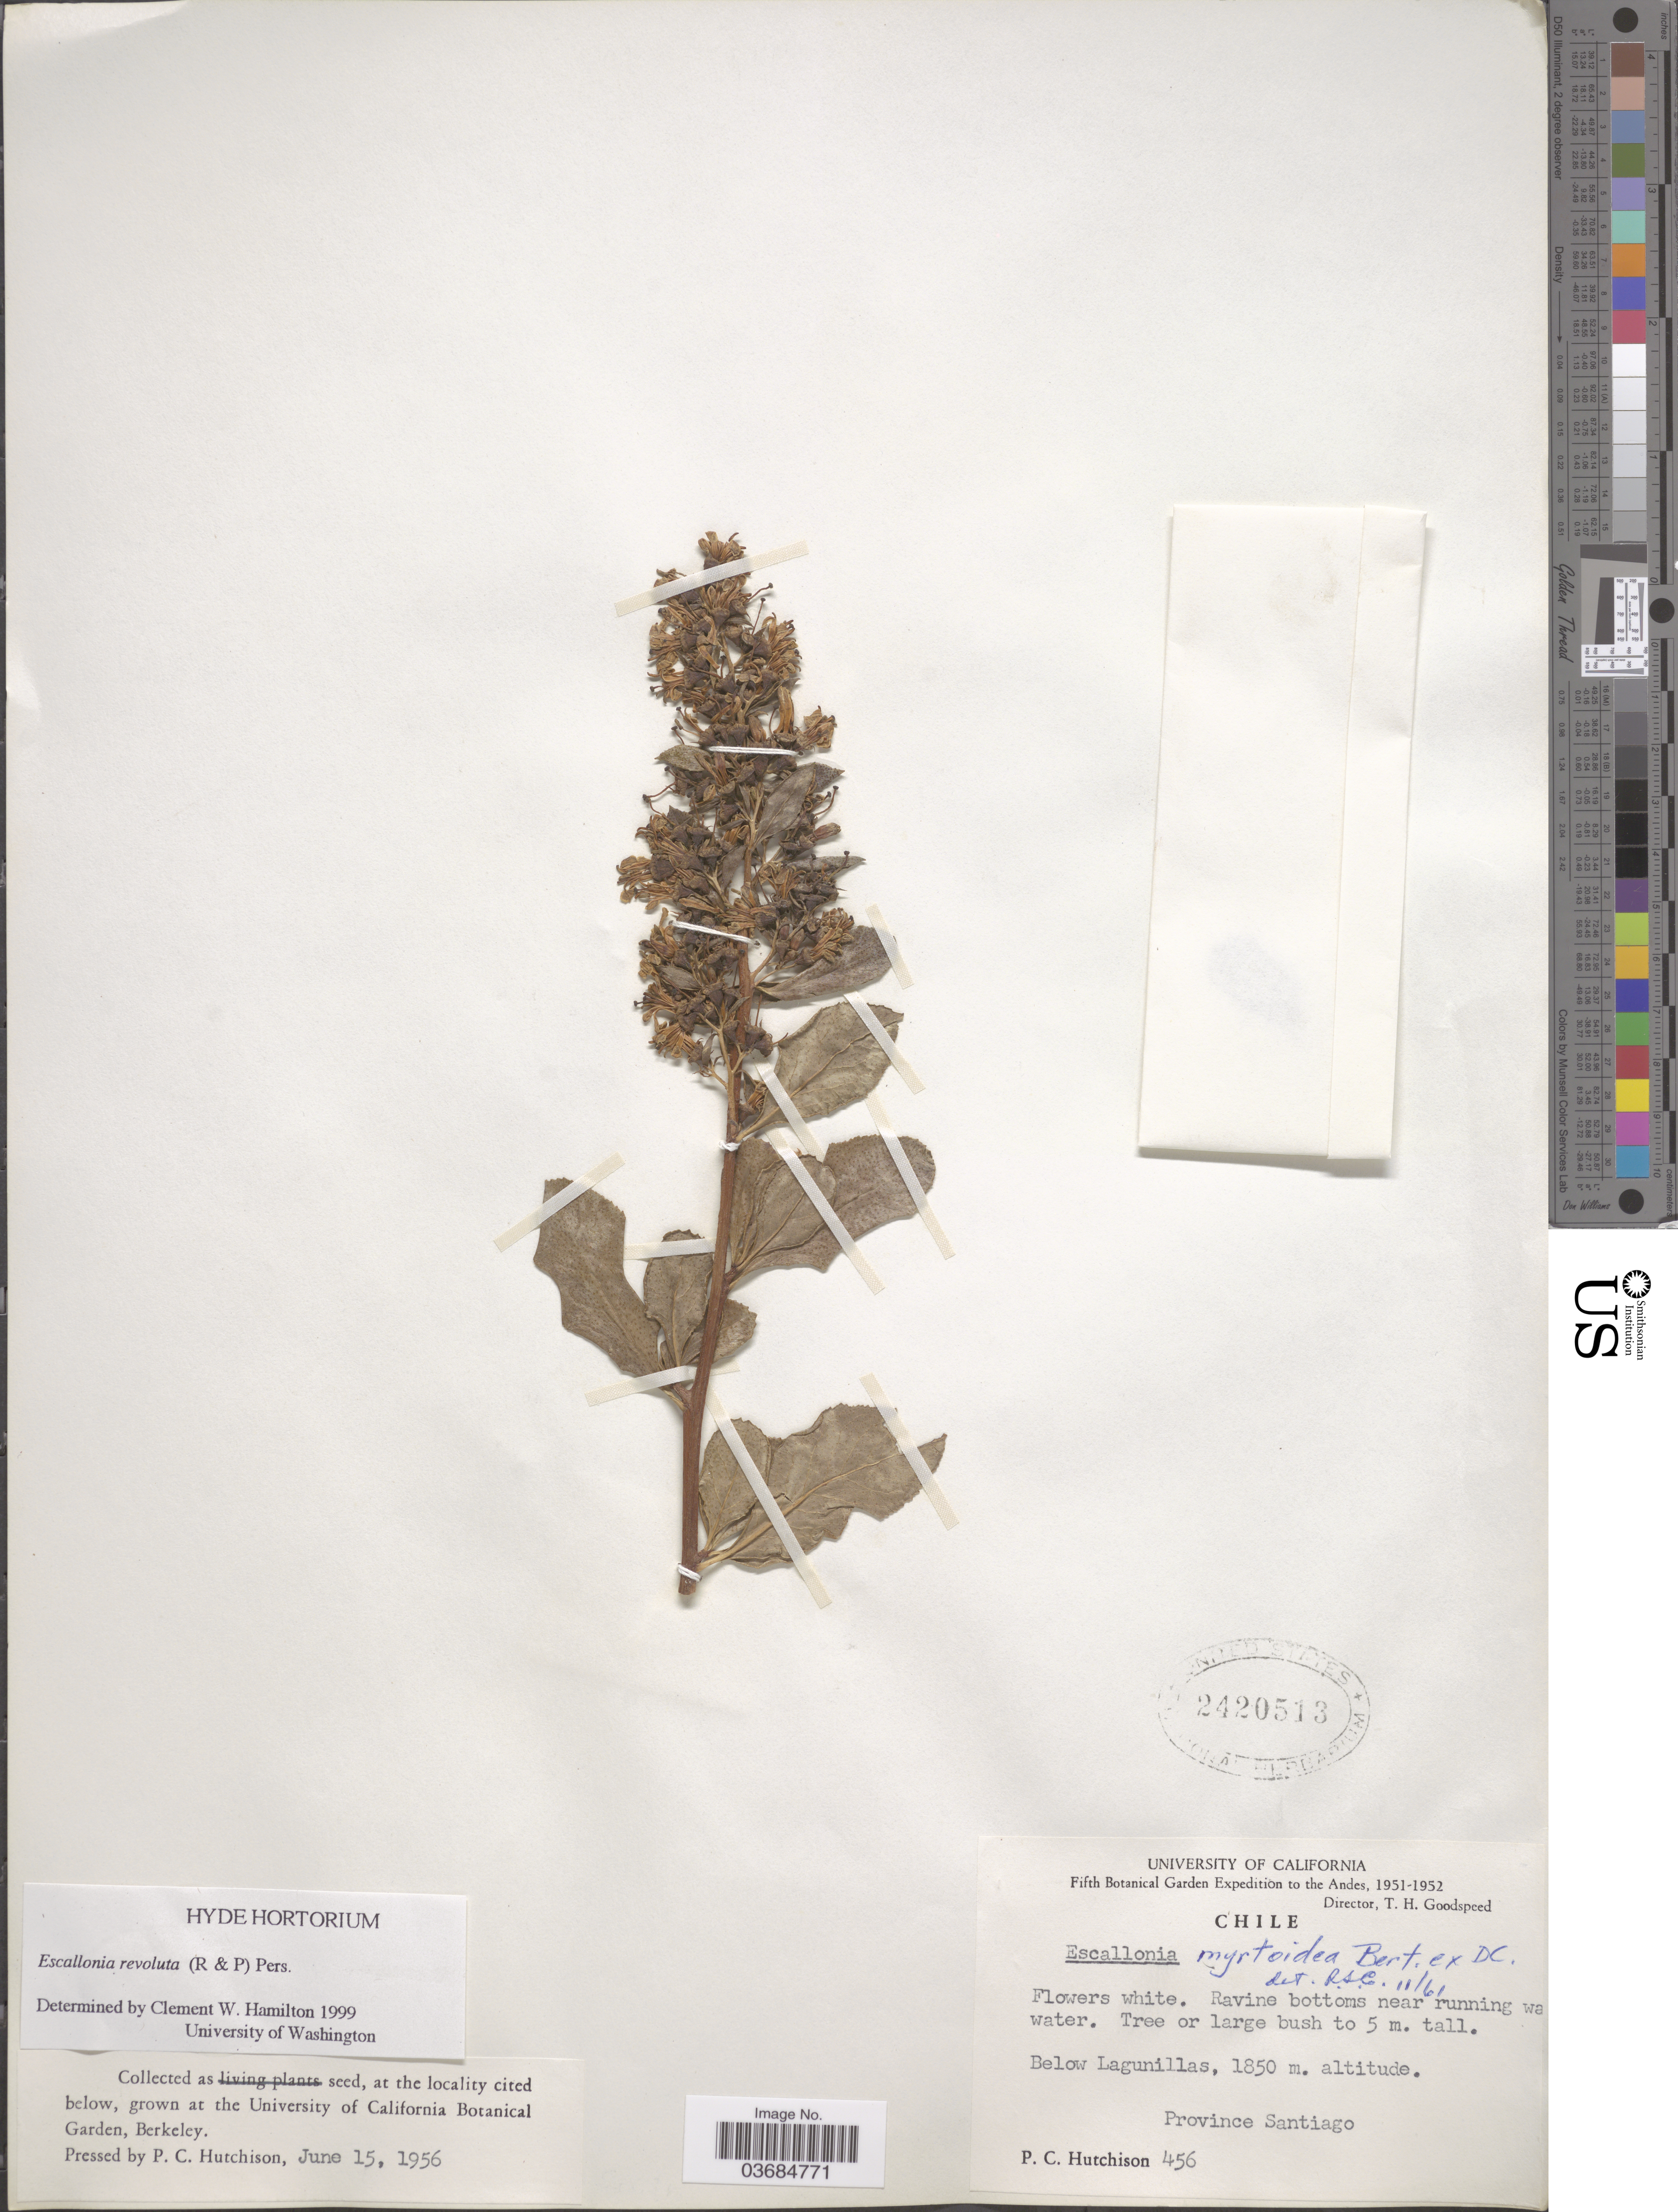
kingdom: Plantae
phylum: Tracheophyta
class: Magnoliopsida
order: Escalloniales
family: Escalloniaceae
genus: Escallonia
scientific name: Escallonia revoluta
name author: (Ruiz & Pav.) Pers.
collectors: P. C. Hutchison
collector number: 456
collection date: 1951/1952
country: Chile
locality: Fifth Botanical Garden Expedition to the Andes, 1951-1952. Below Lagunillas. Province Santiago.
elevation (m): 1850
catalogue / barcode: US 2420513